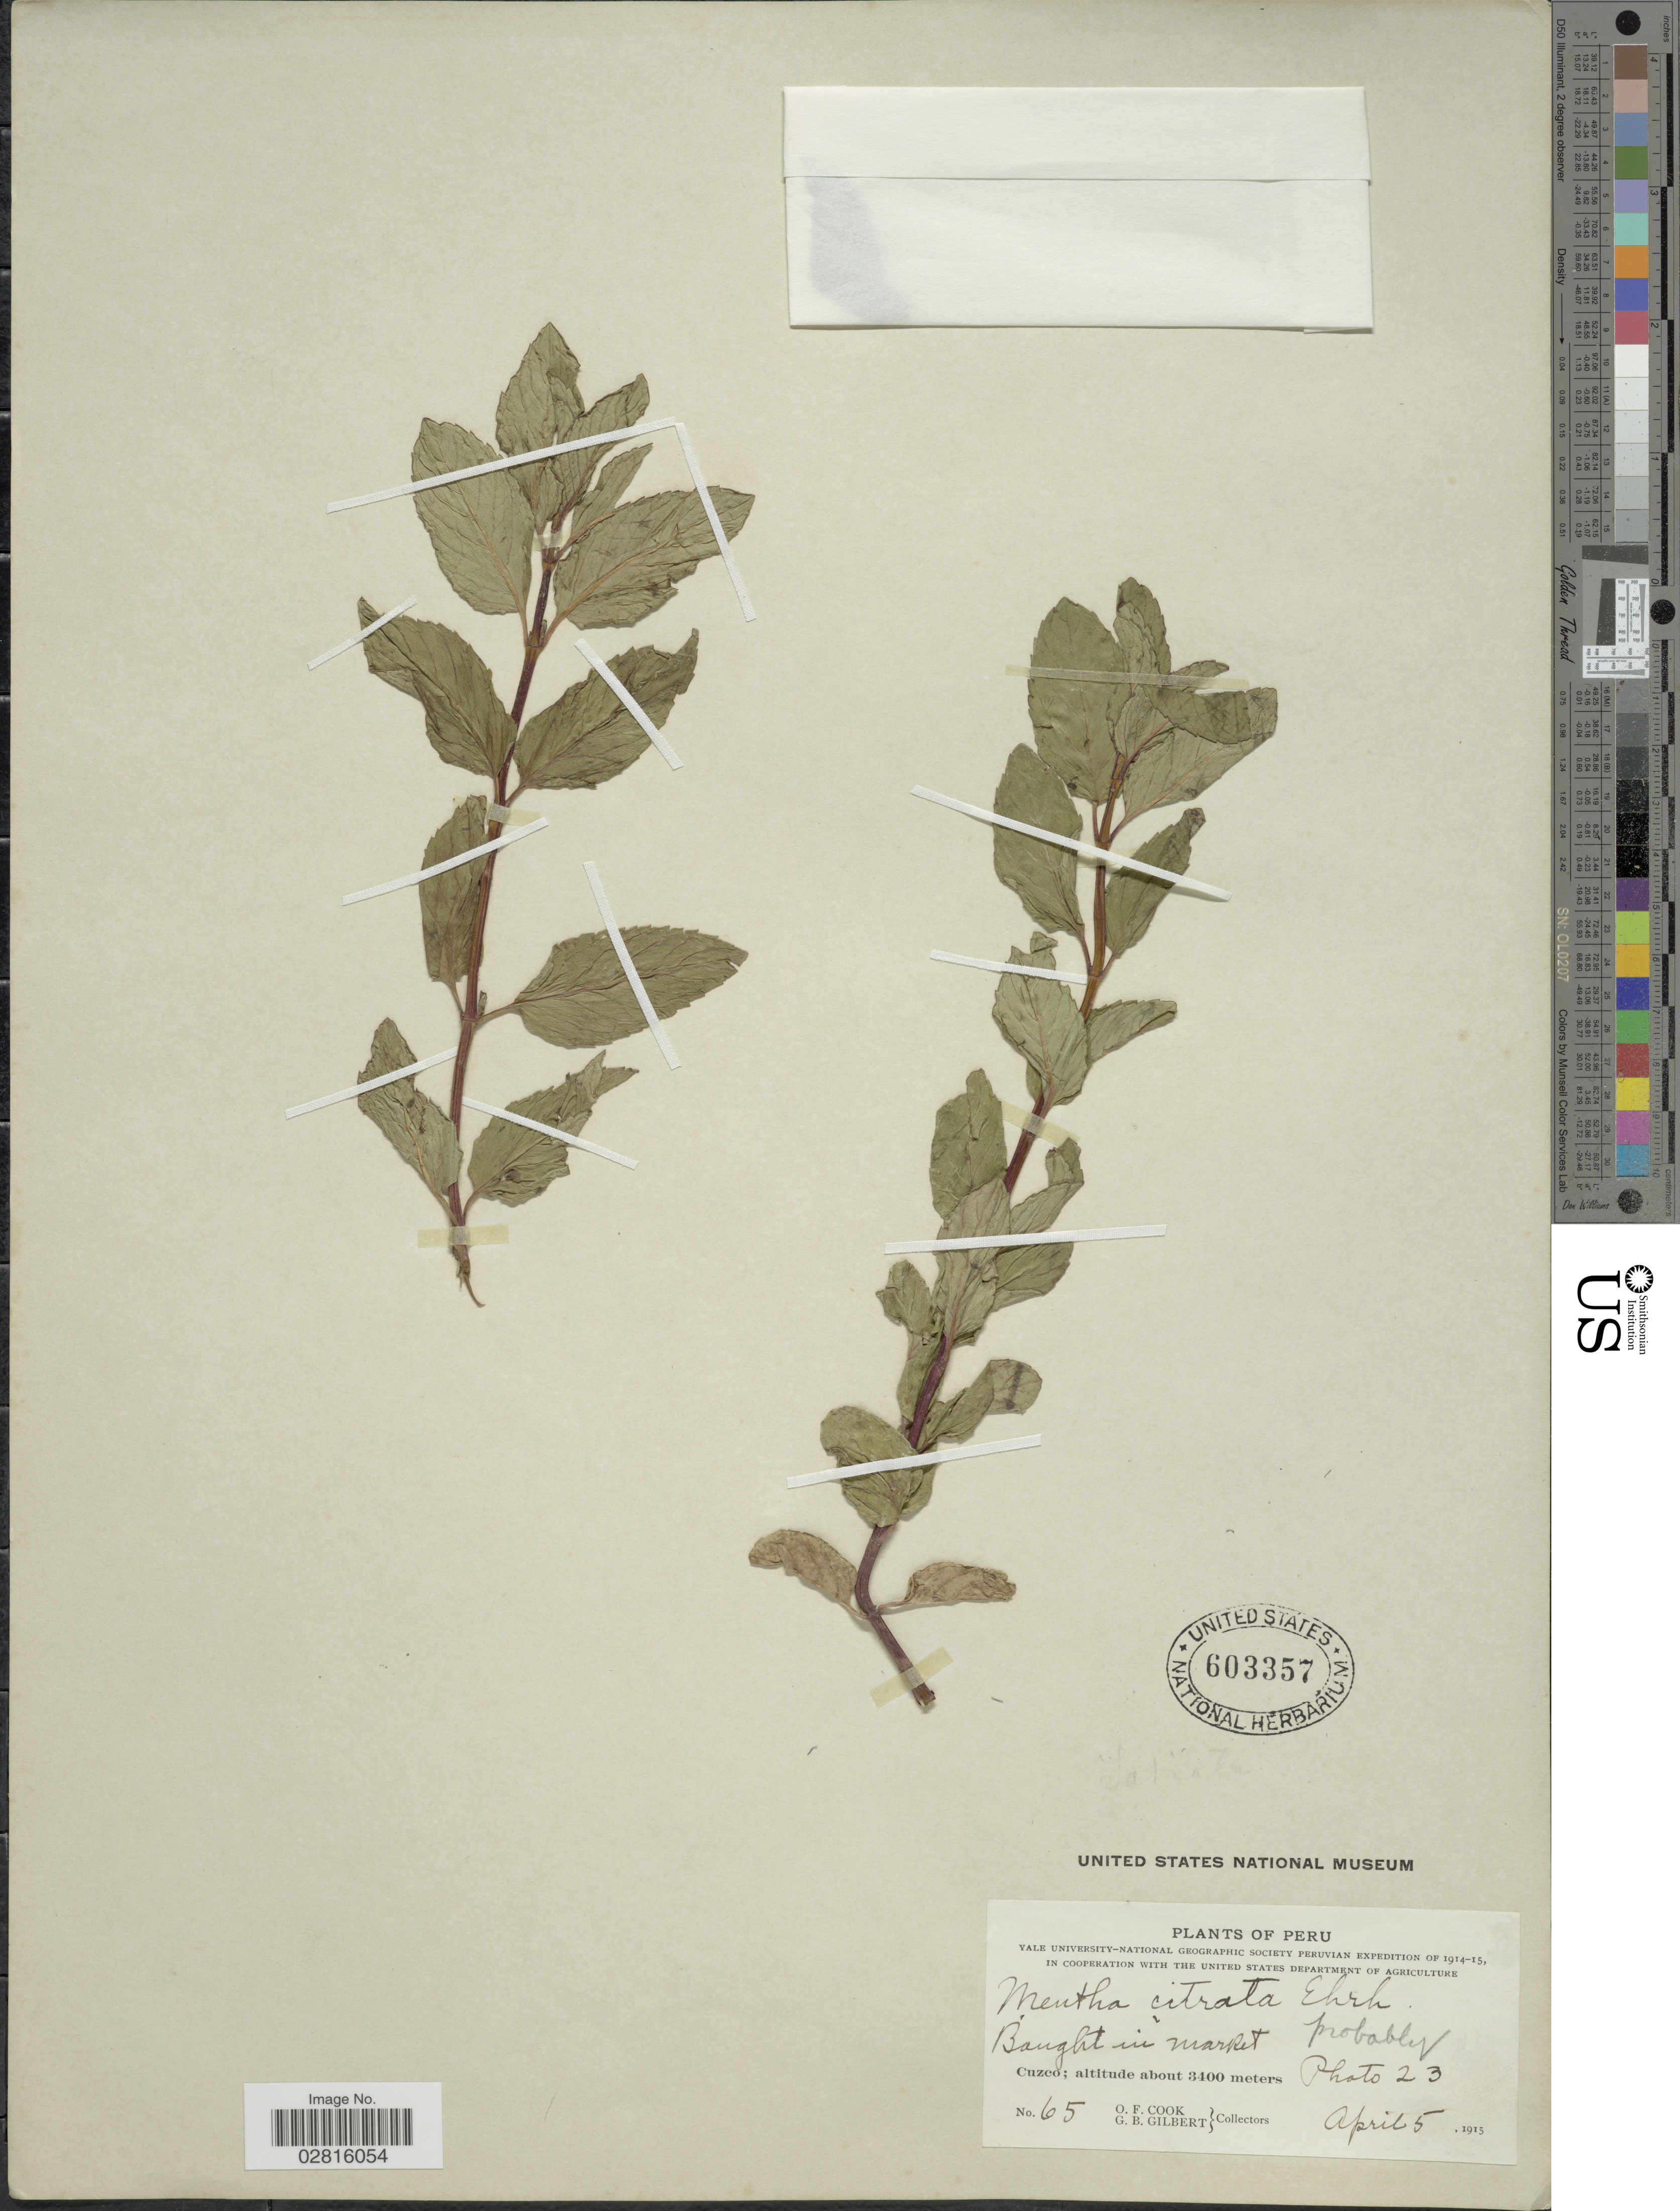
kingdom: Plantae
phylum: Tracheophyta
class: Magnoliopsida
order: Lamiales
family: Lamiaceae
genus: Mentha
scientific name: Mentha citrata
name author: Ehrh.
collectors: O. F. Cook & G. B. Gilbert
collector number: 65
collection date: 1915-04-05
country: Peru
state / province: Cusco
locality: Cuzco.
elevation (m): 3400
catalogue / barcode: US 603357